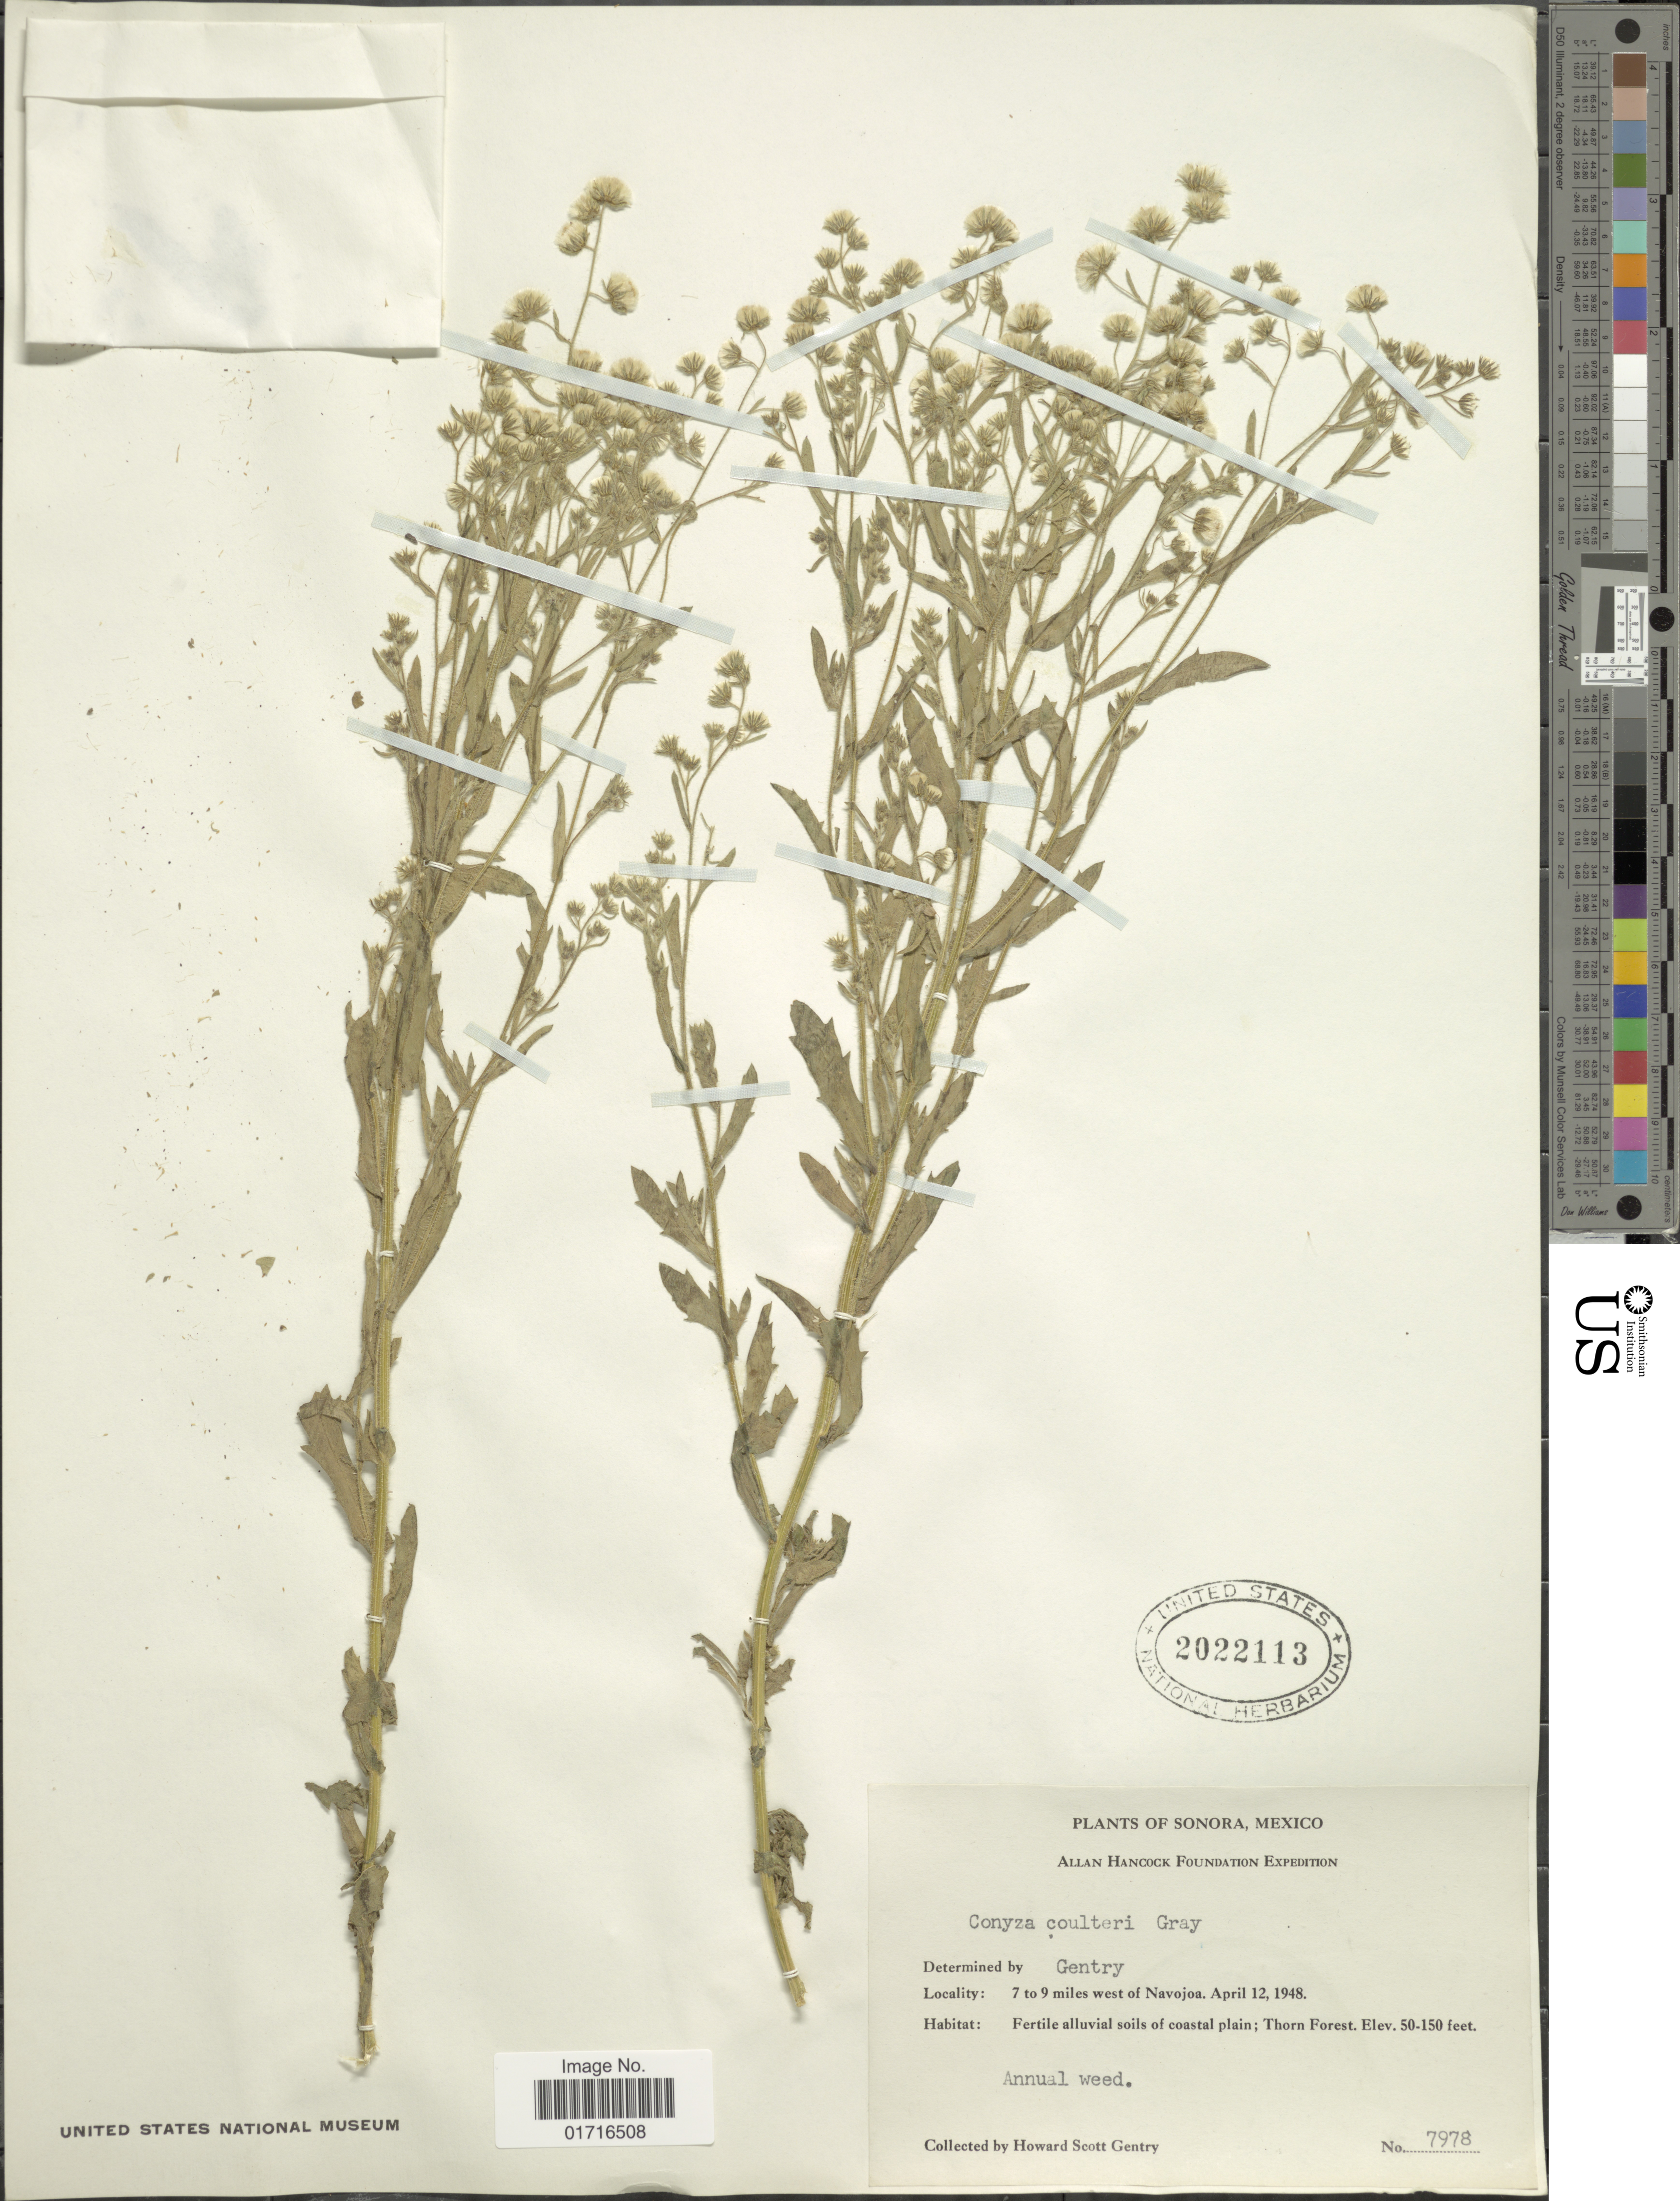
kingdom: Plantae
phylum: Tracheophyta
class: Magnoliopsida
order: Asterales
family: Asteraceae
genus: Conyza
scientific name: Conyza coulteri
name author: A. Gray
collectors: H. S. Gentry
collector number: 7978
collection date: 1948-04-12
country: Mexico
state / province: Sonora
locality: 7 to 9 miles west of Navojoa, Thorn Forest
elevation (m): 15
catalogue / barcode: US 2022113